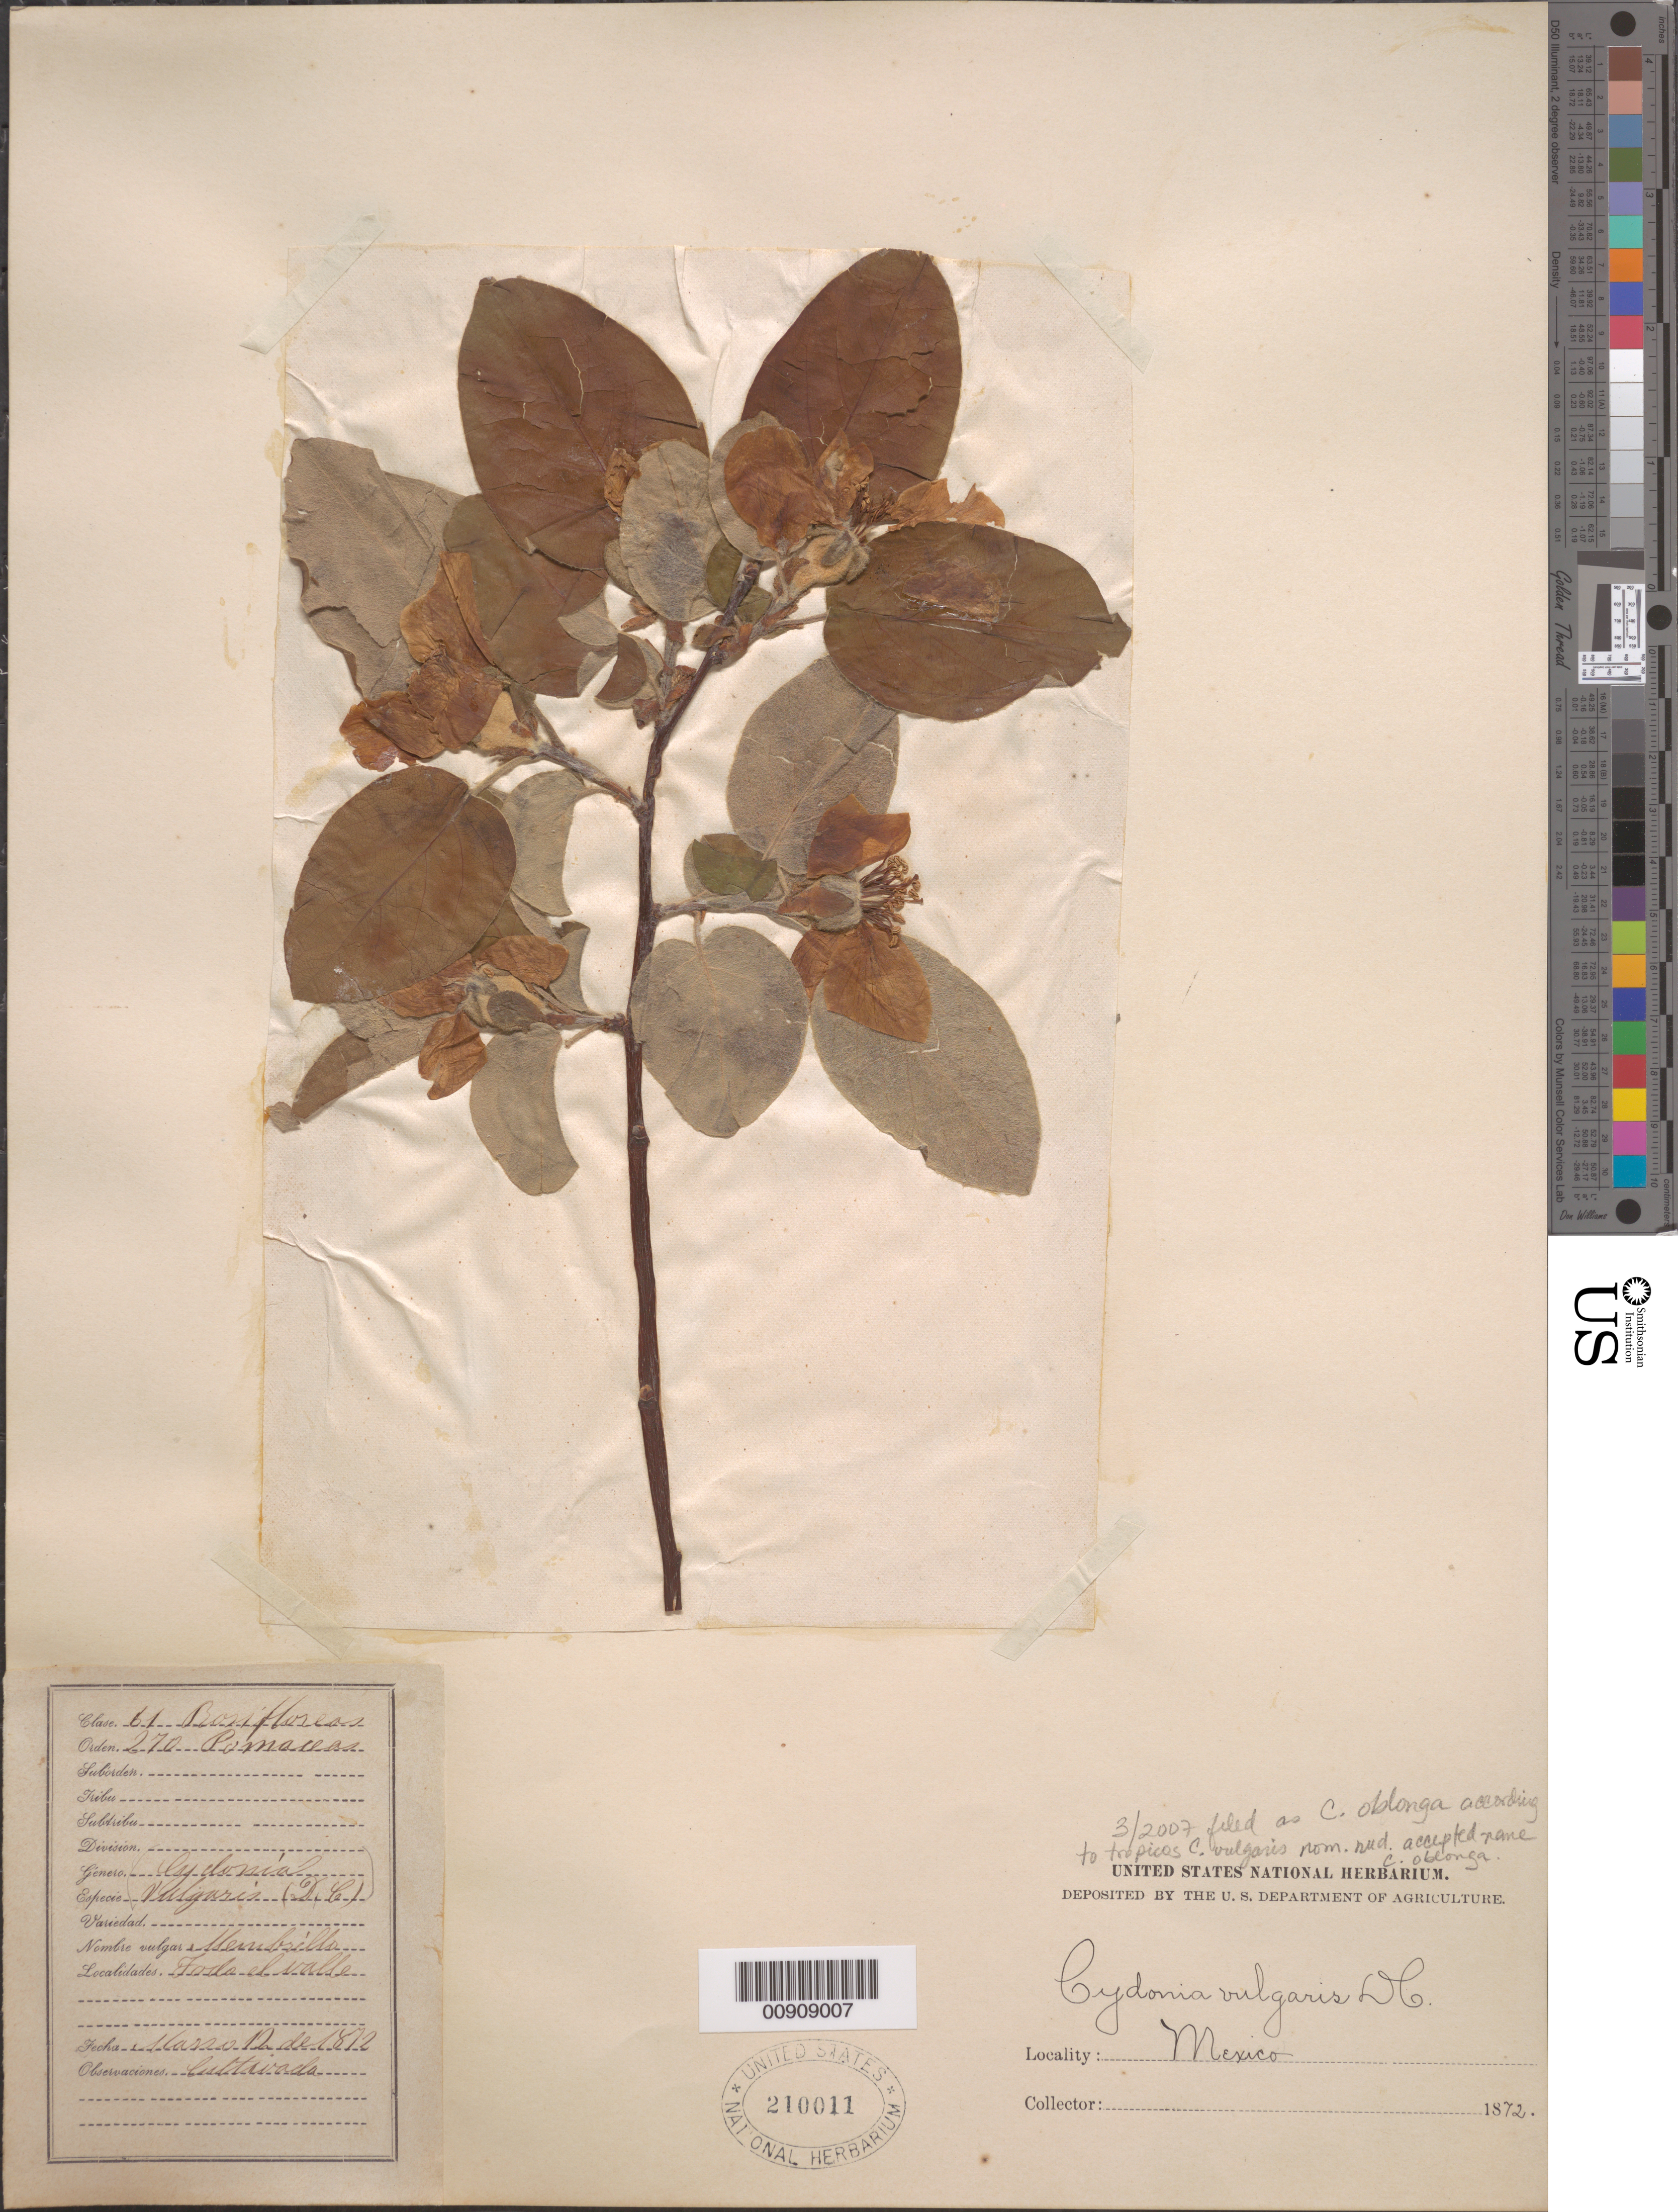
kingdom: Plantae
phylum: Tracheophyta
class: Magnoliopsida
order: Rosales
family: Rosaceae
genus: Cydonia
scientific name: Cydonia oblonga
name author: Mill.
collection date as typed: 12 Mar 1872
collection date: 1872-03-12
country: Mexico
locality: Todo el Valle.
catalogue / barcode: US 210011